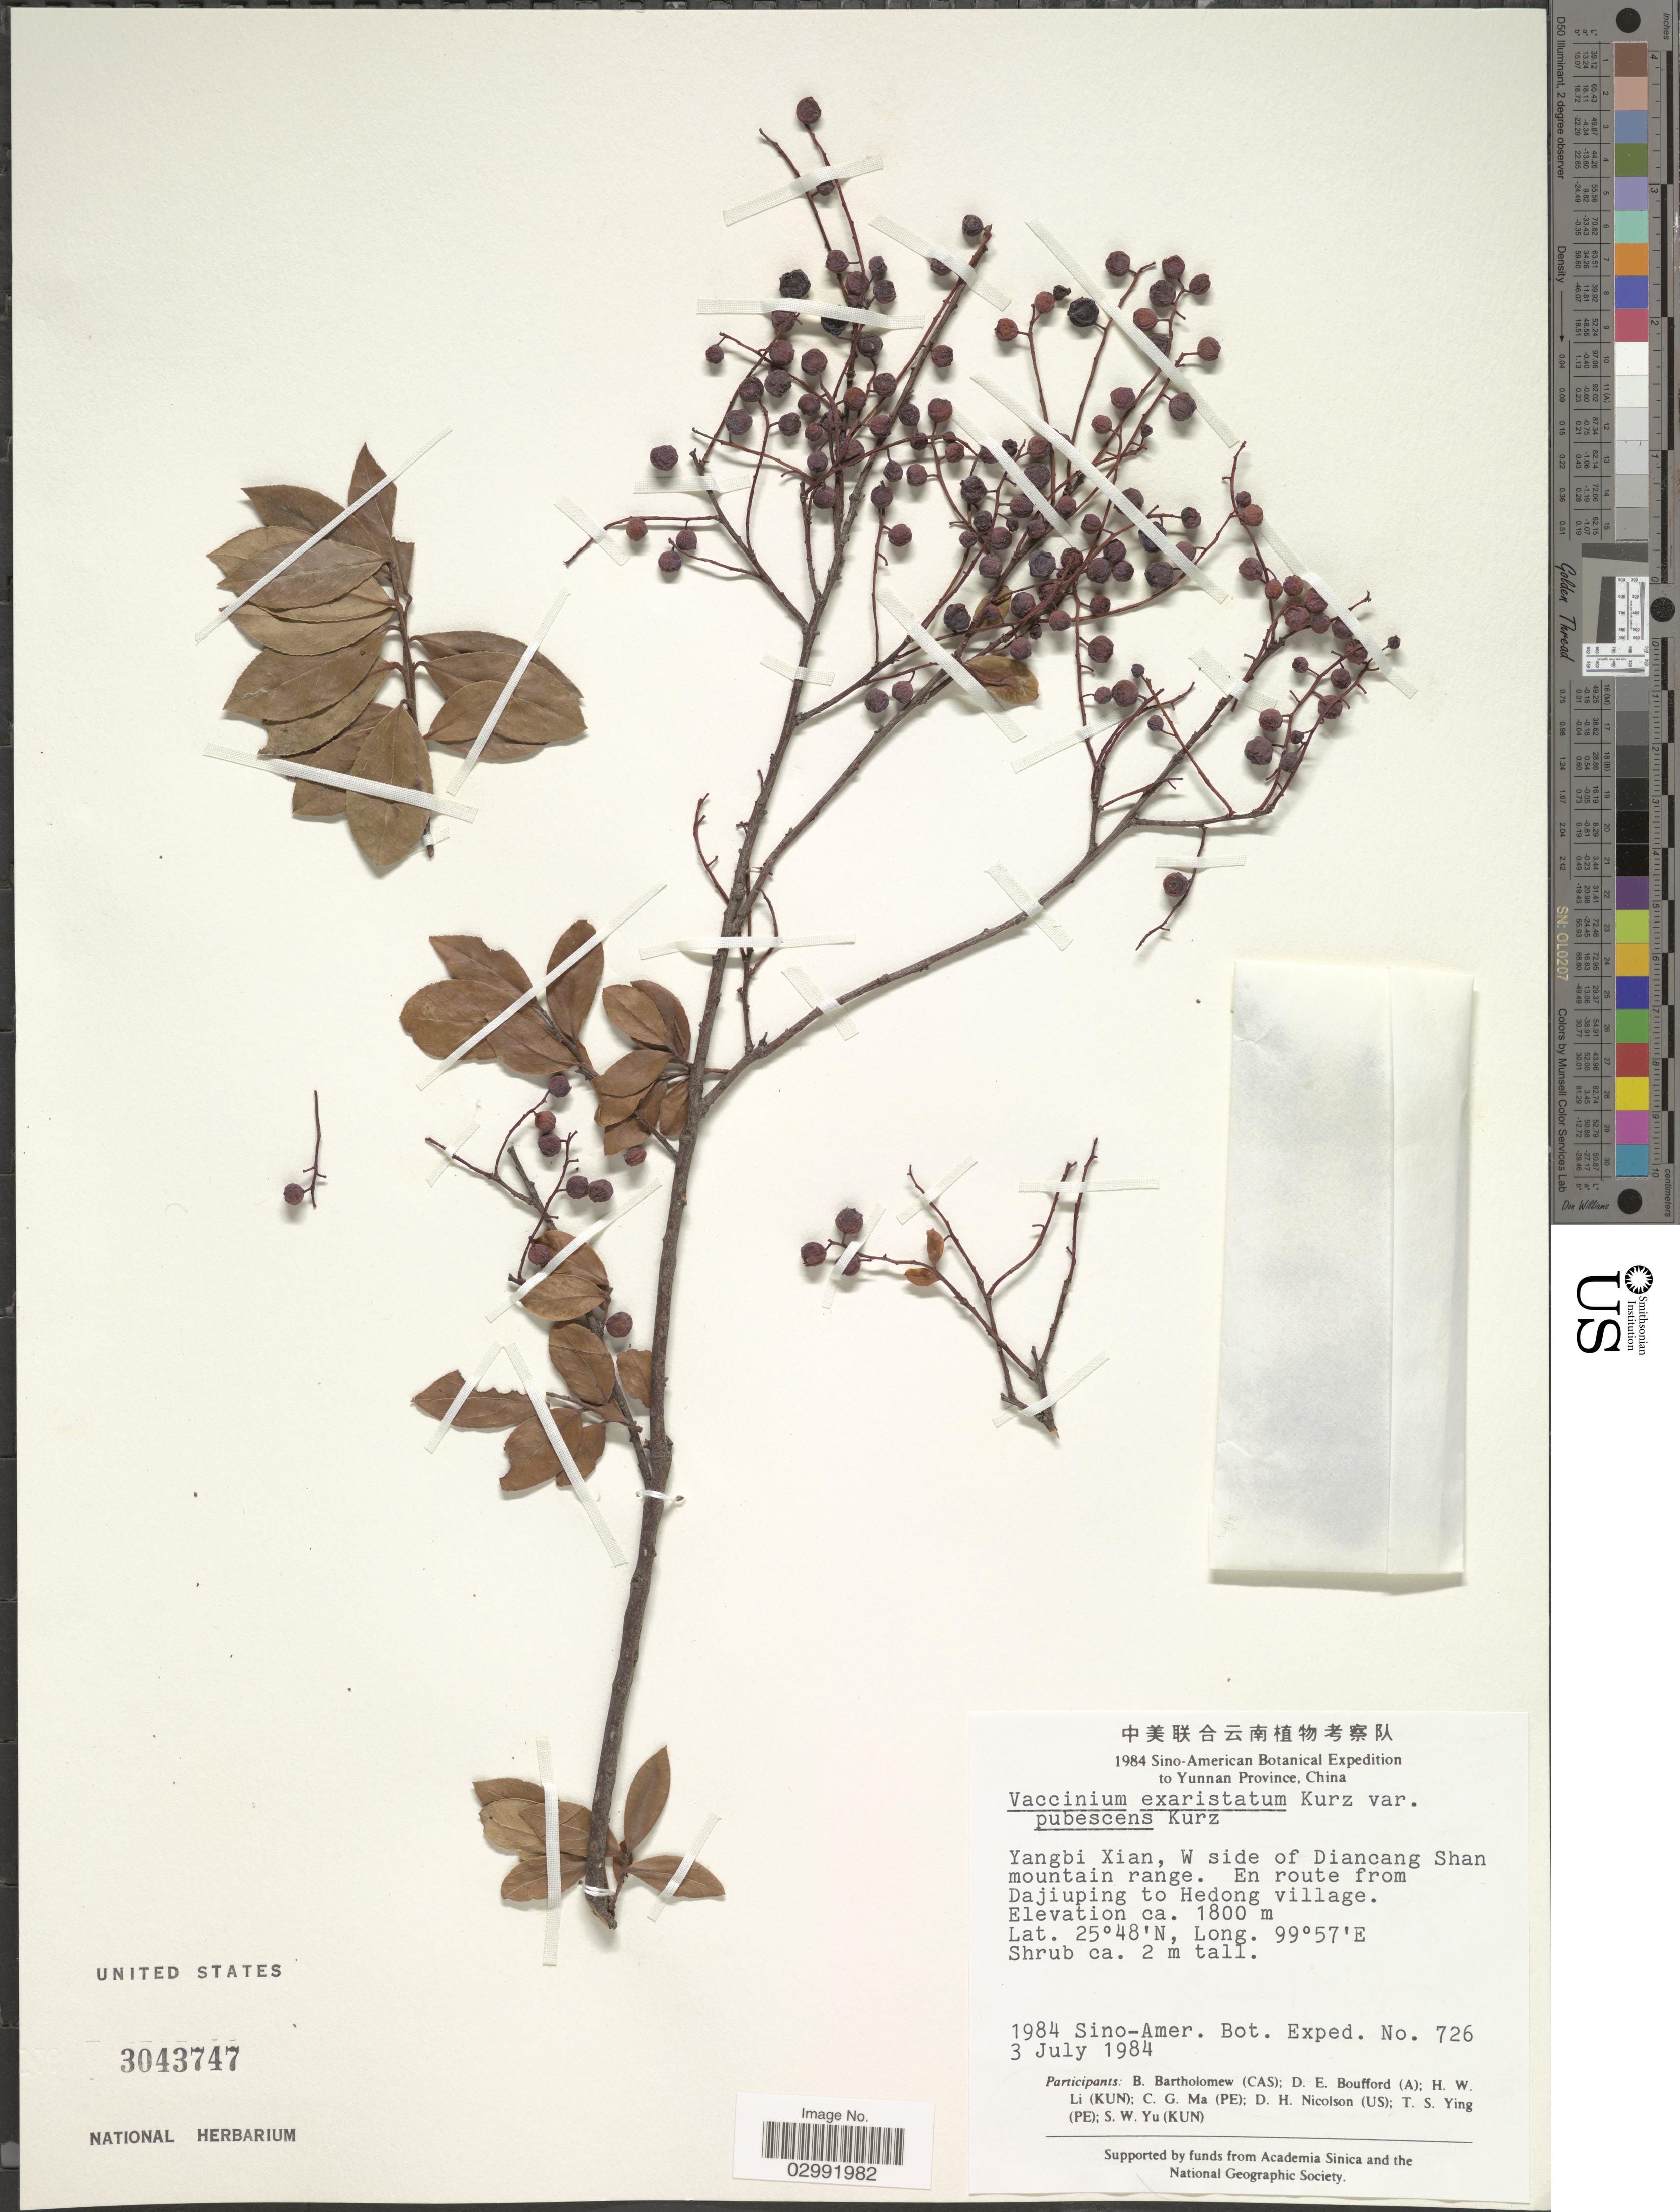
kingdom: Plantae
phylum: Tracheophyta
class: Magnoliopsida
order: Ericales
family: Ericaceae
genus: Vaccinium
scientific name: Vaccinium exaristatum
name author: Kurz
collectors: Sino-Amer. Bot. Exped. 1984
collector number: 726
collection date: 1984-07-03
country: China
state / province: Yunnan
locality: Yangbi Xian, W side of Diancang Shan mountain range. En route from Dajiuping to Hedong village.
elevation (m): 1800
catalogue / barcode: US 3043747